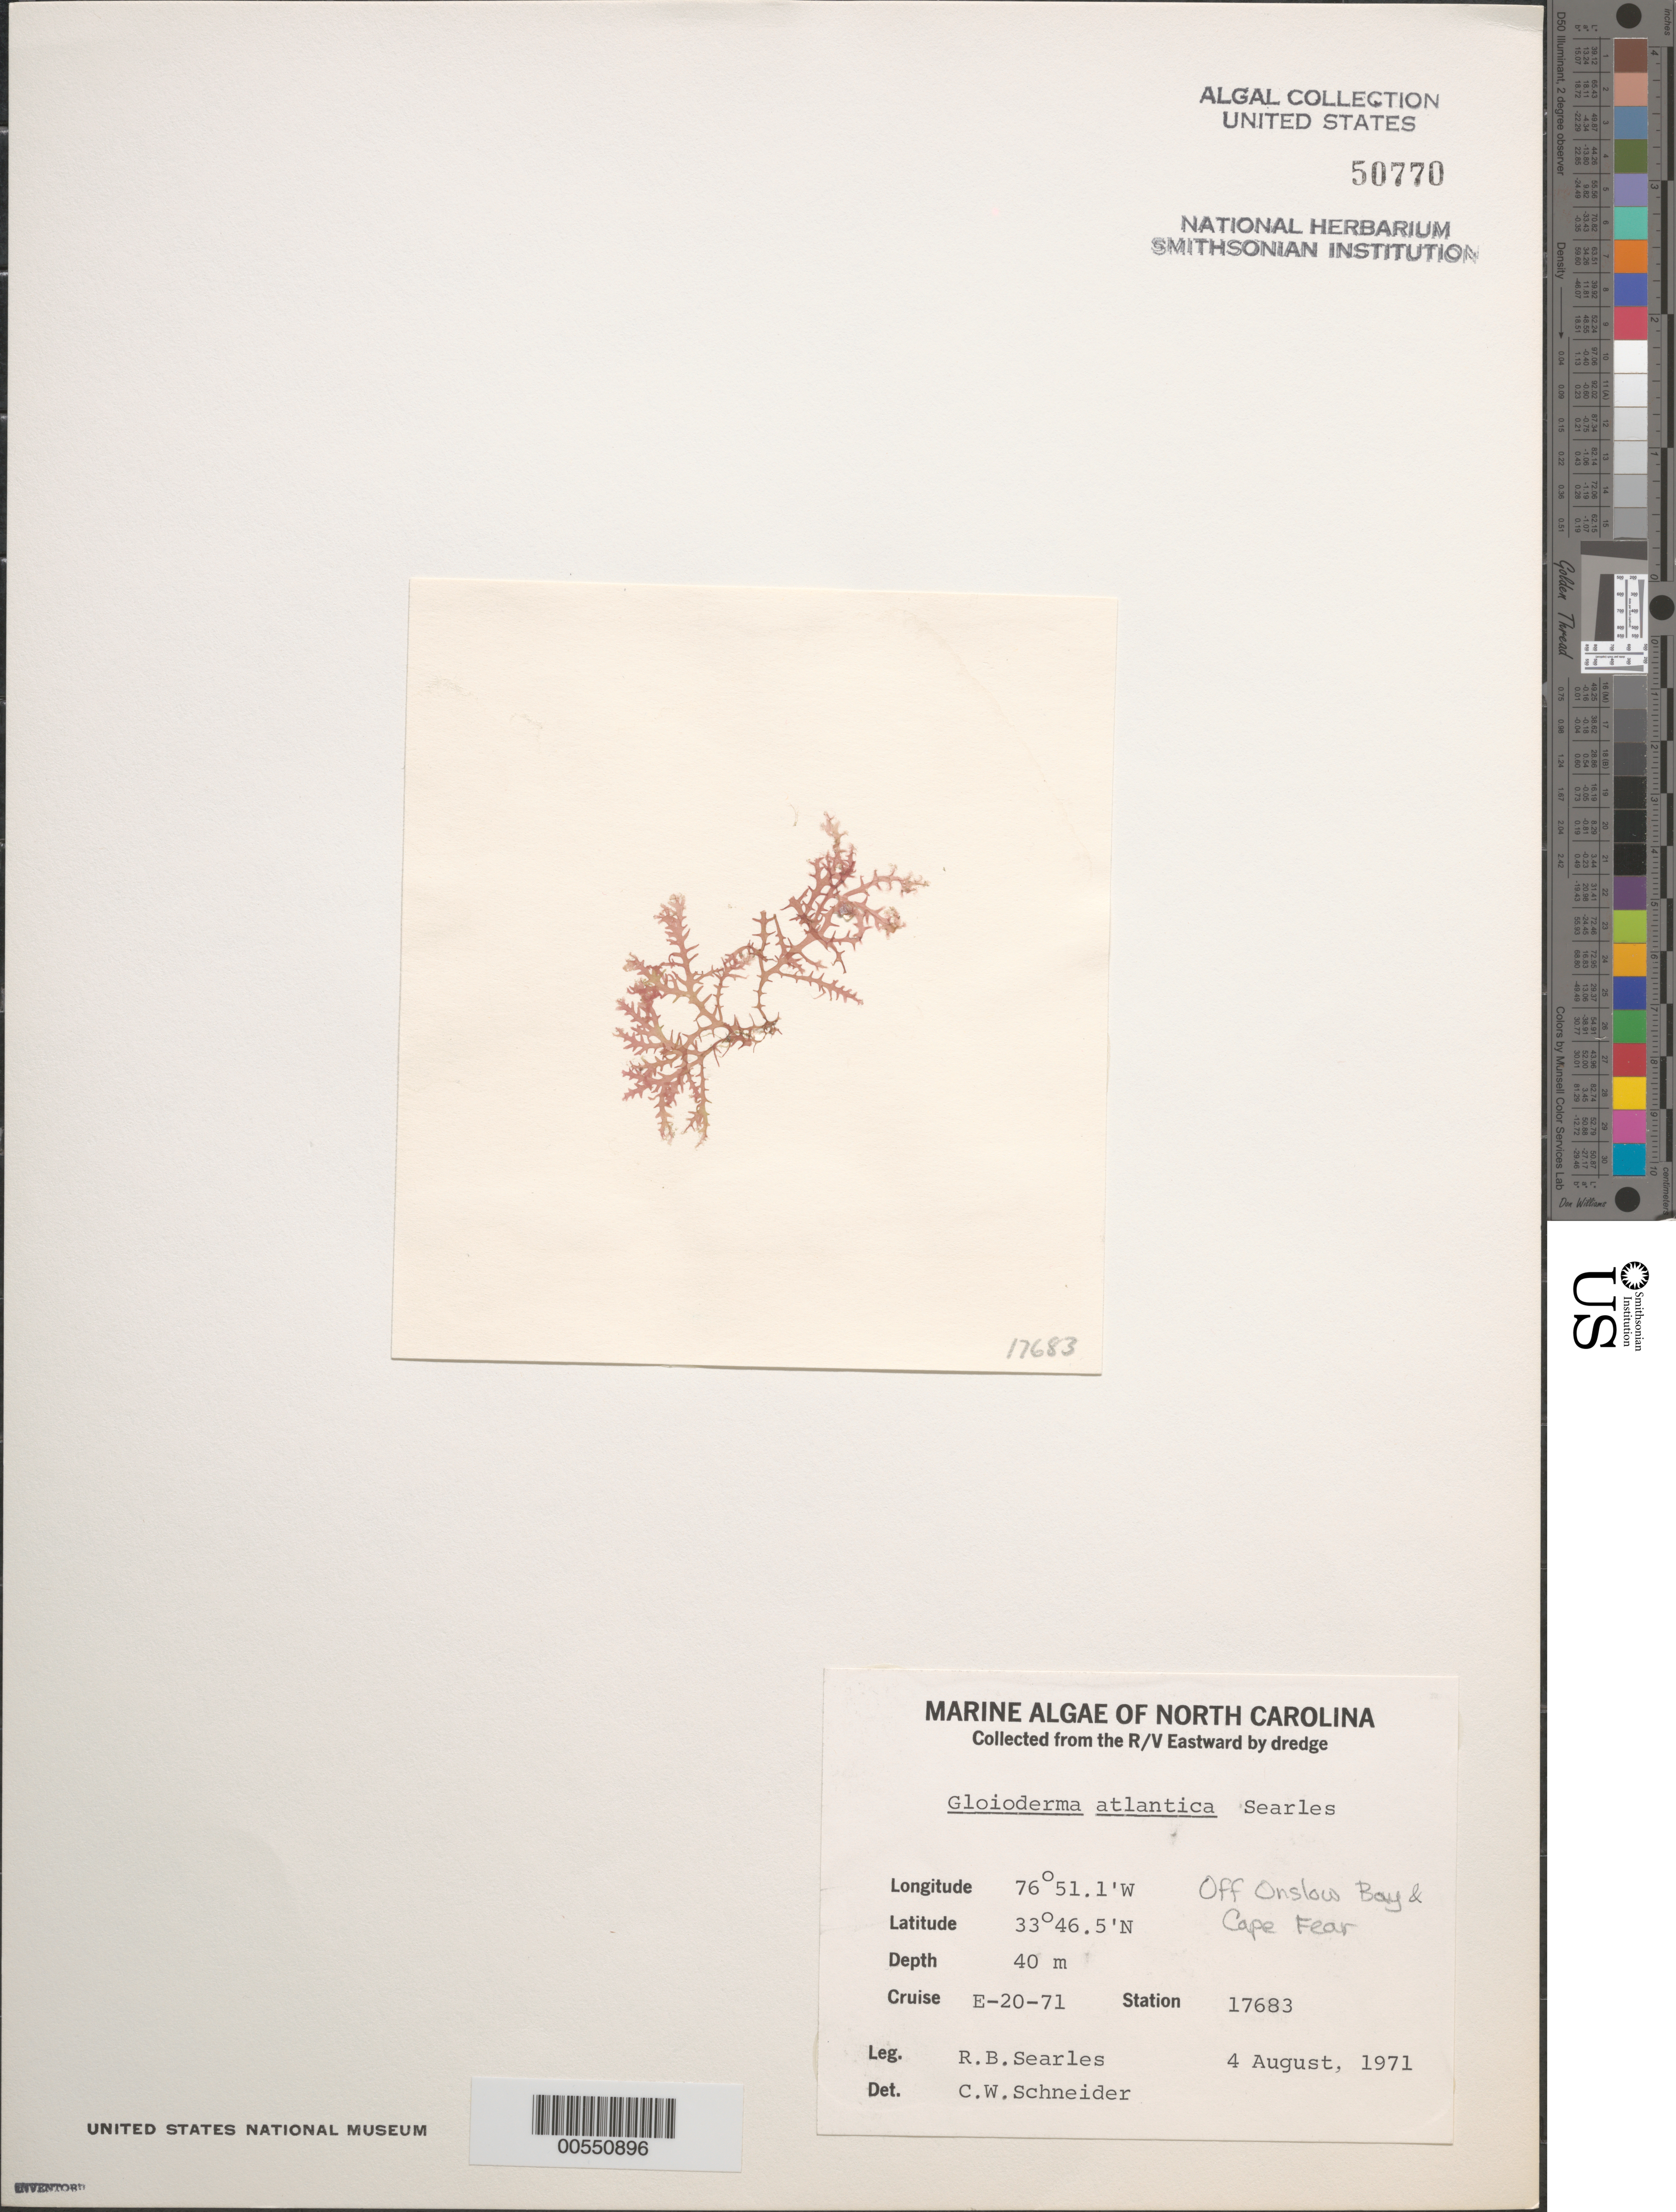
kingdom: Plantae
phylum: Rhodophyta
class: Florideophyceae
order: Rhodymeniales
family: Faucheaceae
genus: Gloioderma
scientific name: Gloioderma atlantica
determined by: Schneider, C. W.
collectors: R. Searles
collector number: Station 17683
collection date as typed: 04 Aug 1971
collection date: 1971-08-04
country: United States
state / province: North Carolina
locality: Off Cape Fear and Onslow Bay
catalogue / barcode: US 50770